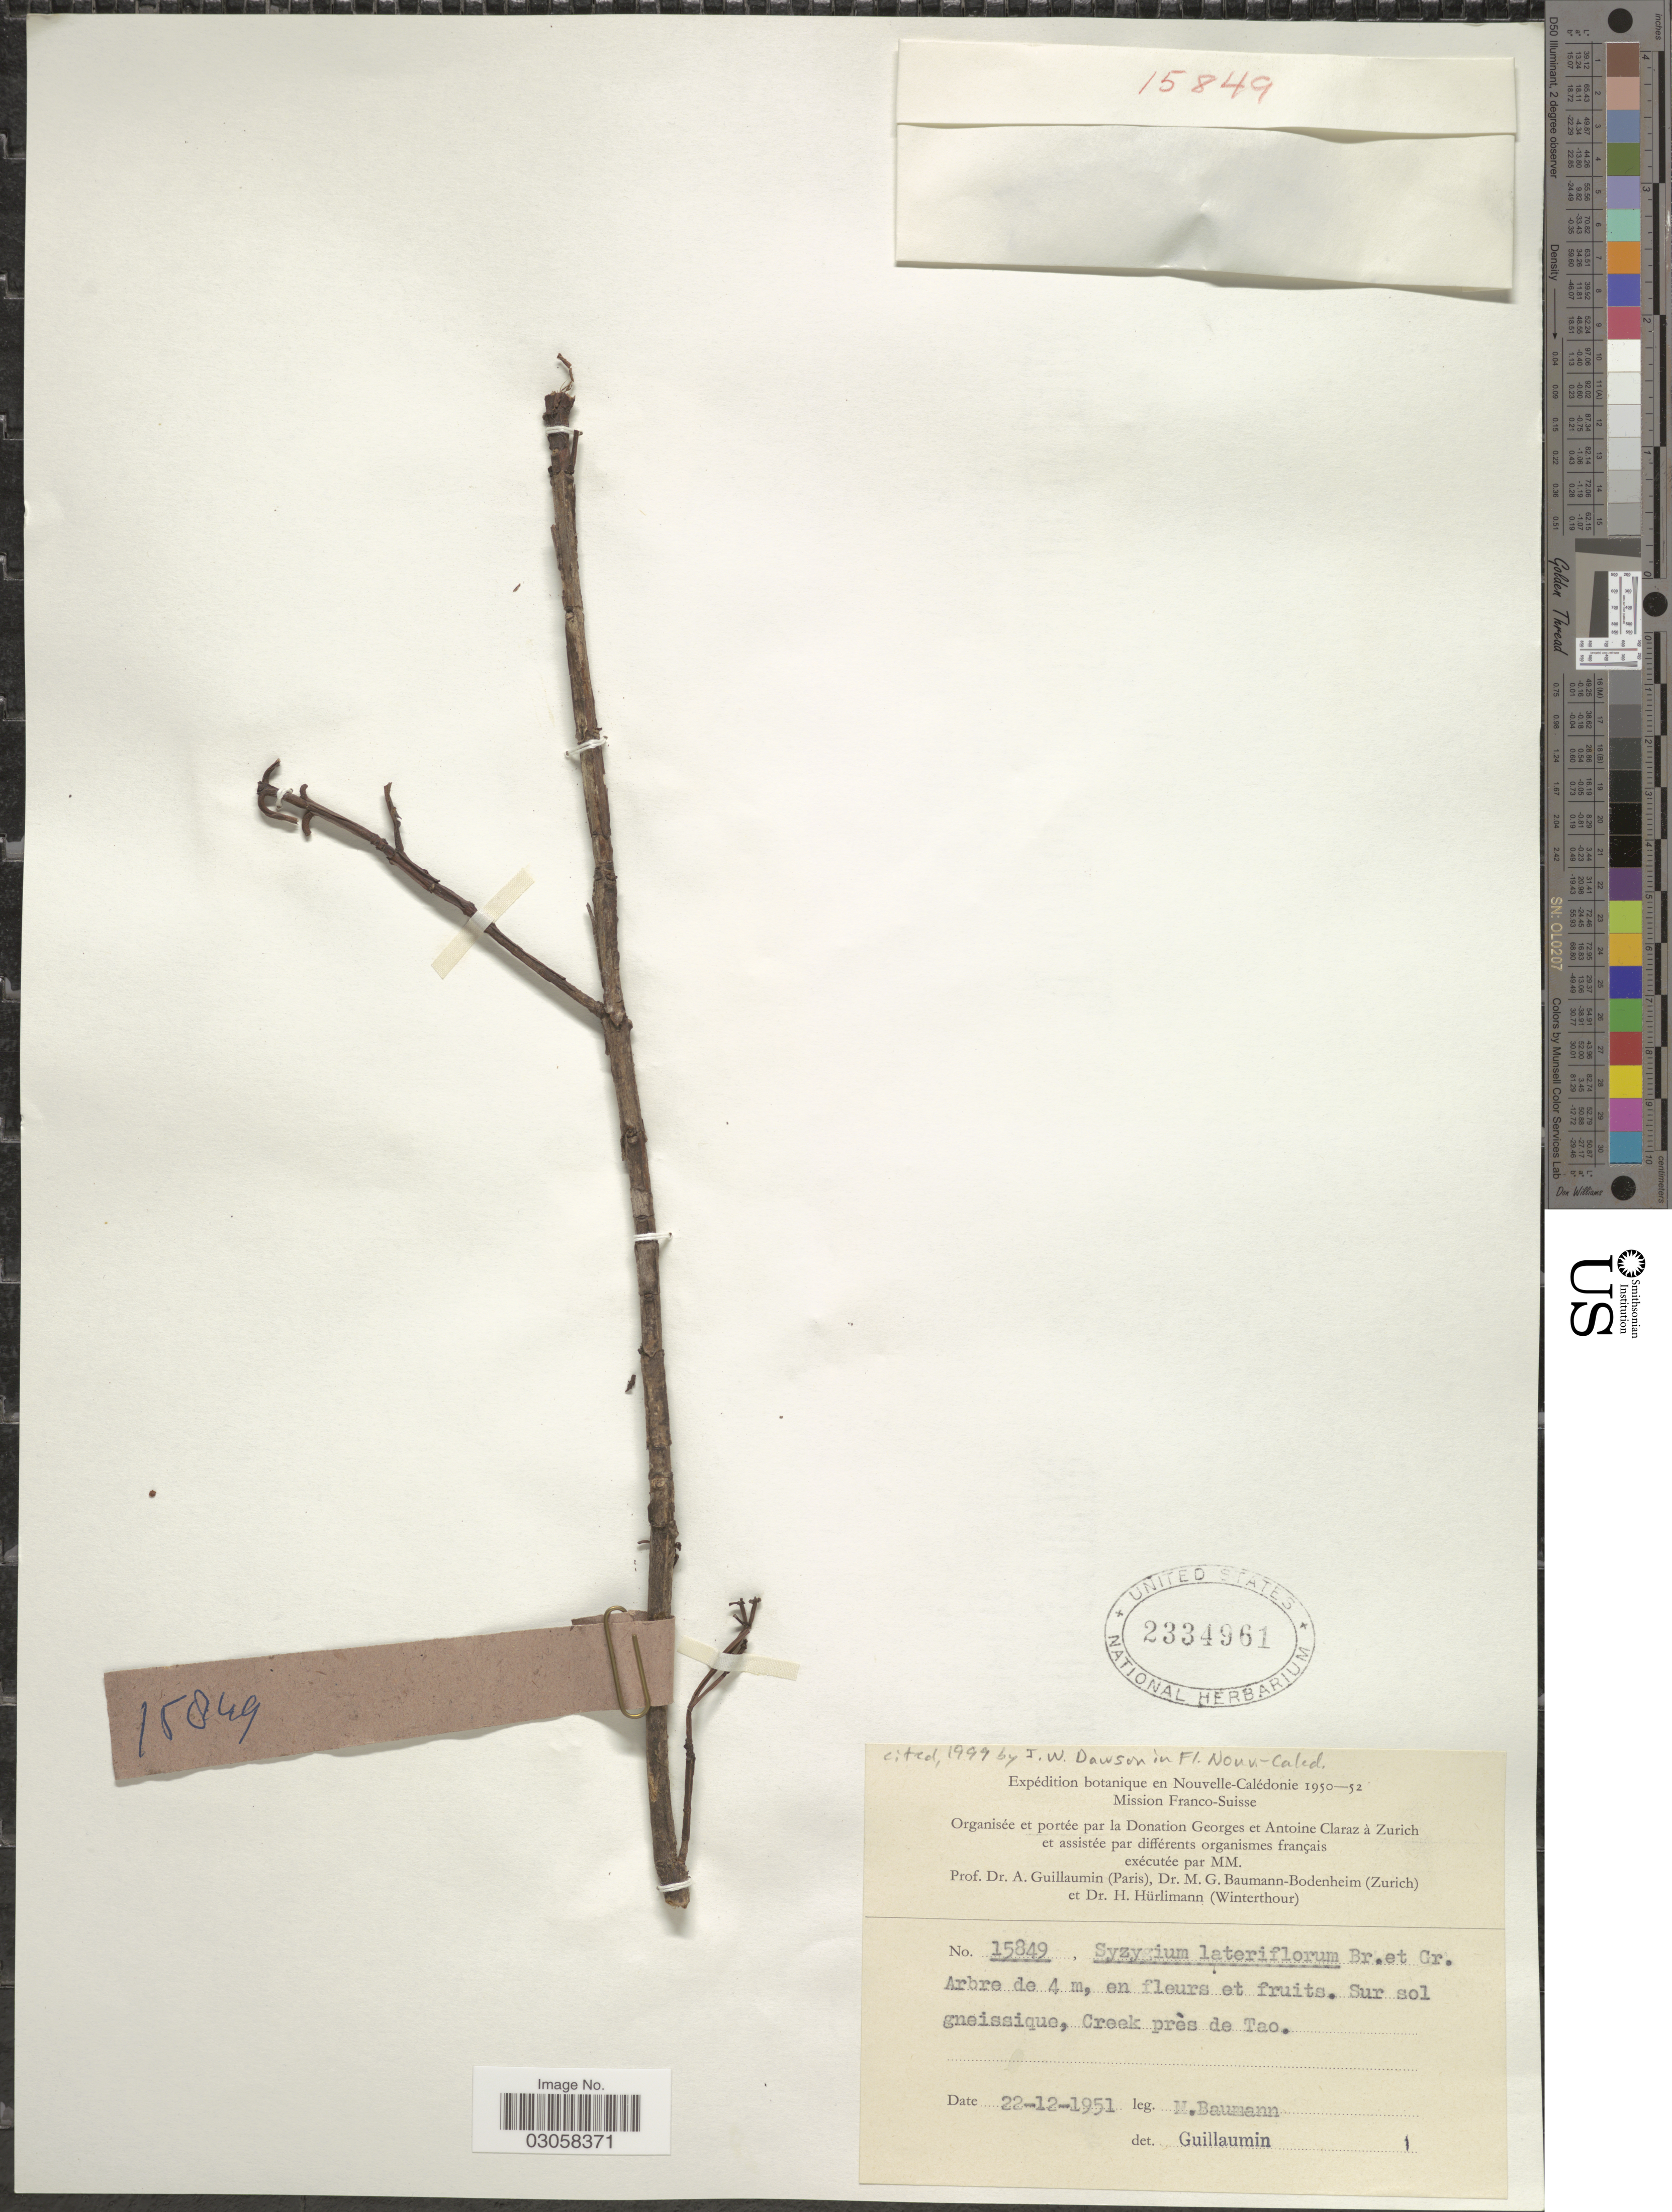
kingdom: Plantae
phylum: Tracheophyta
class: Magnoliopsida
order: Myrtales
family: Myrtaceae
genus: Syzygium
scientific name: Syzygium lateriflorum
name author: Brongn. & Gris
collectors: M. Baumann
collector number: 15849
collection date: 1951-12-22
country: New Caledonia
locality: Nouvelle-Calédonie. Sur sol gneissique, Creek près de Tao.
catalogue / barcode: US 2334961